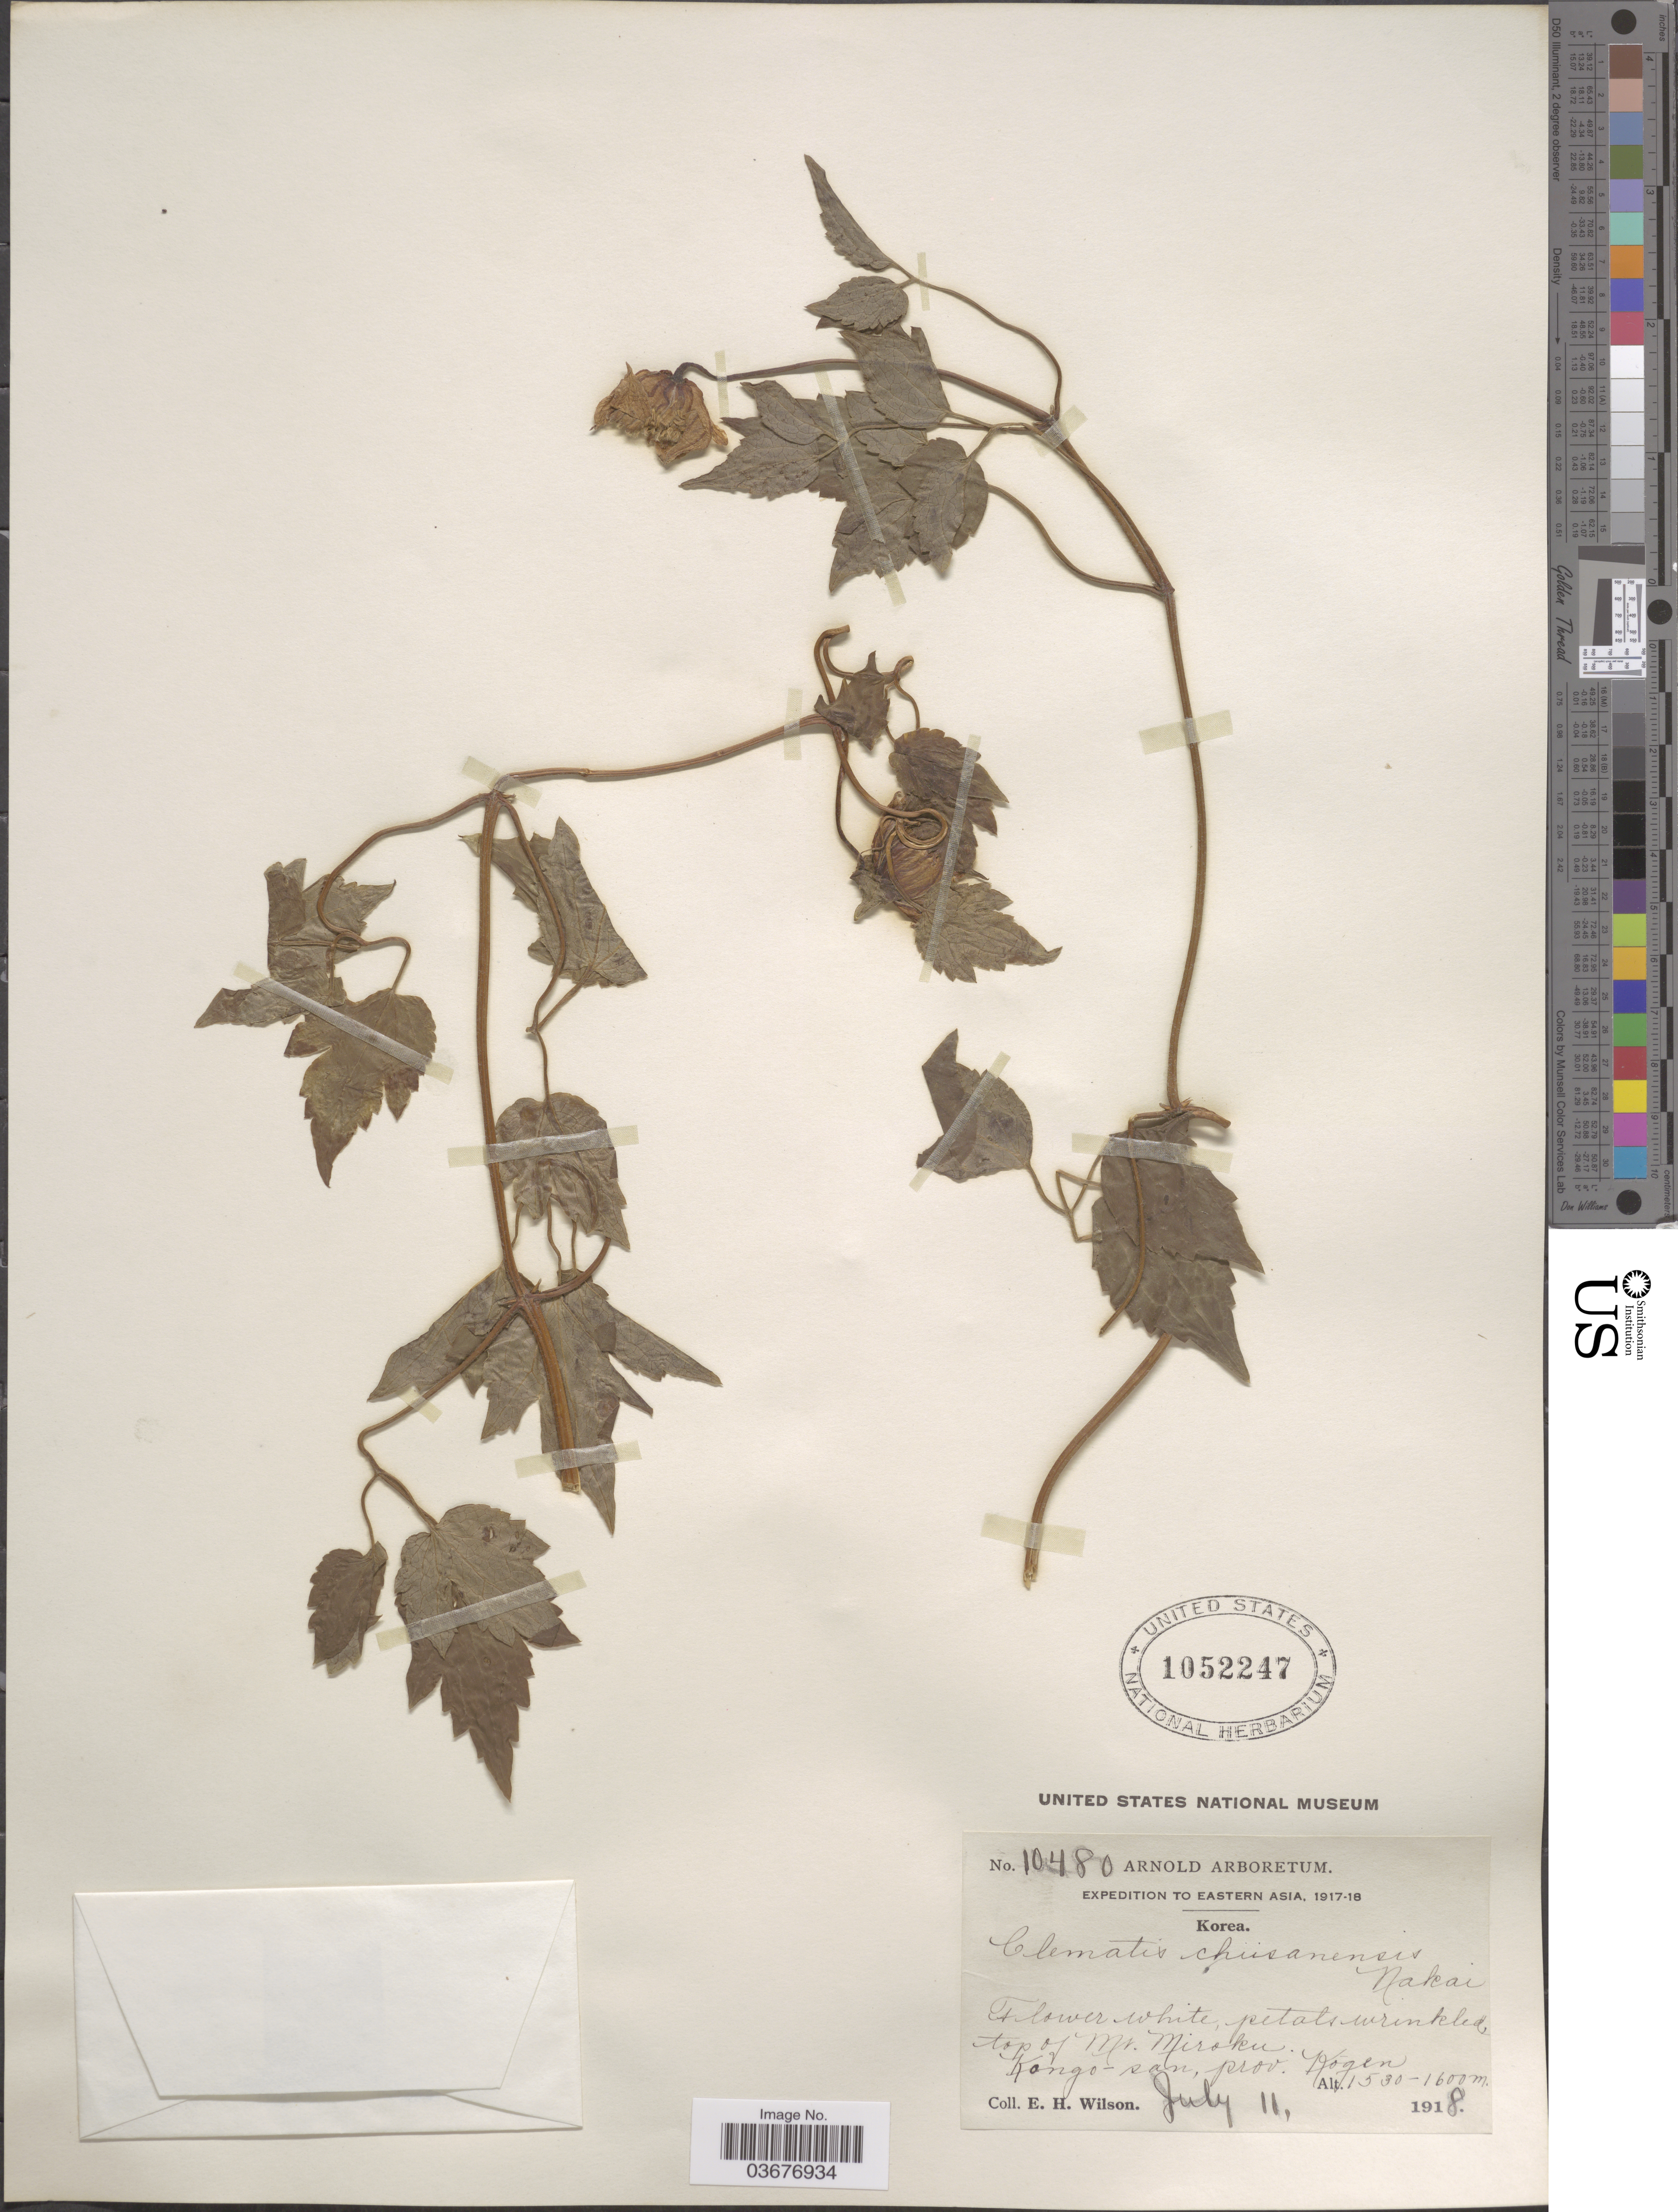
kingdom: Plantae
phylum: Tracheophyta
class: Magnoliopsida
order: Ranunculales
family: Ranunculaceae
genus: Clematis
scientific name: Clematis chiisanensis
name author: Nakai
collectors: E. Wilson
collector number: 10480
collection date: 1918-07-11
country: North Korea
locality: Top of Mt. Miroku. Kongo-san, prov. Kogen.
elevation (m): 1530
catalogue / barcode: US 1052247